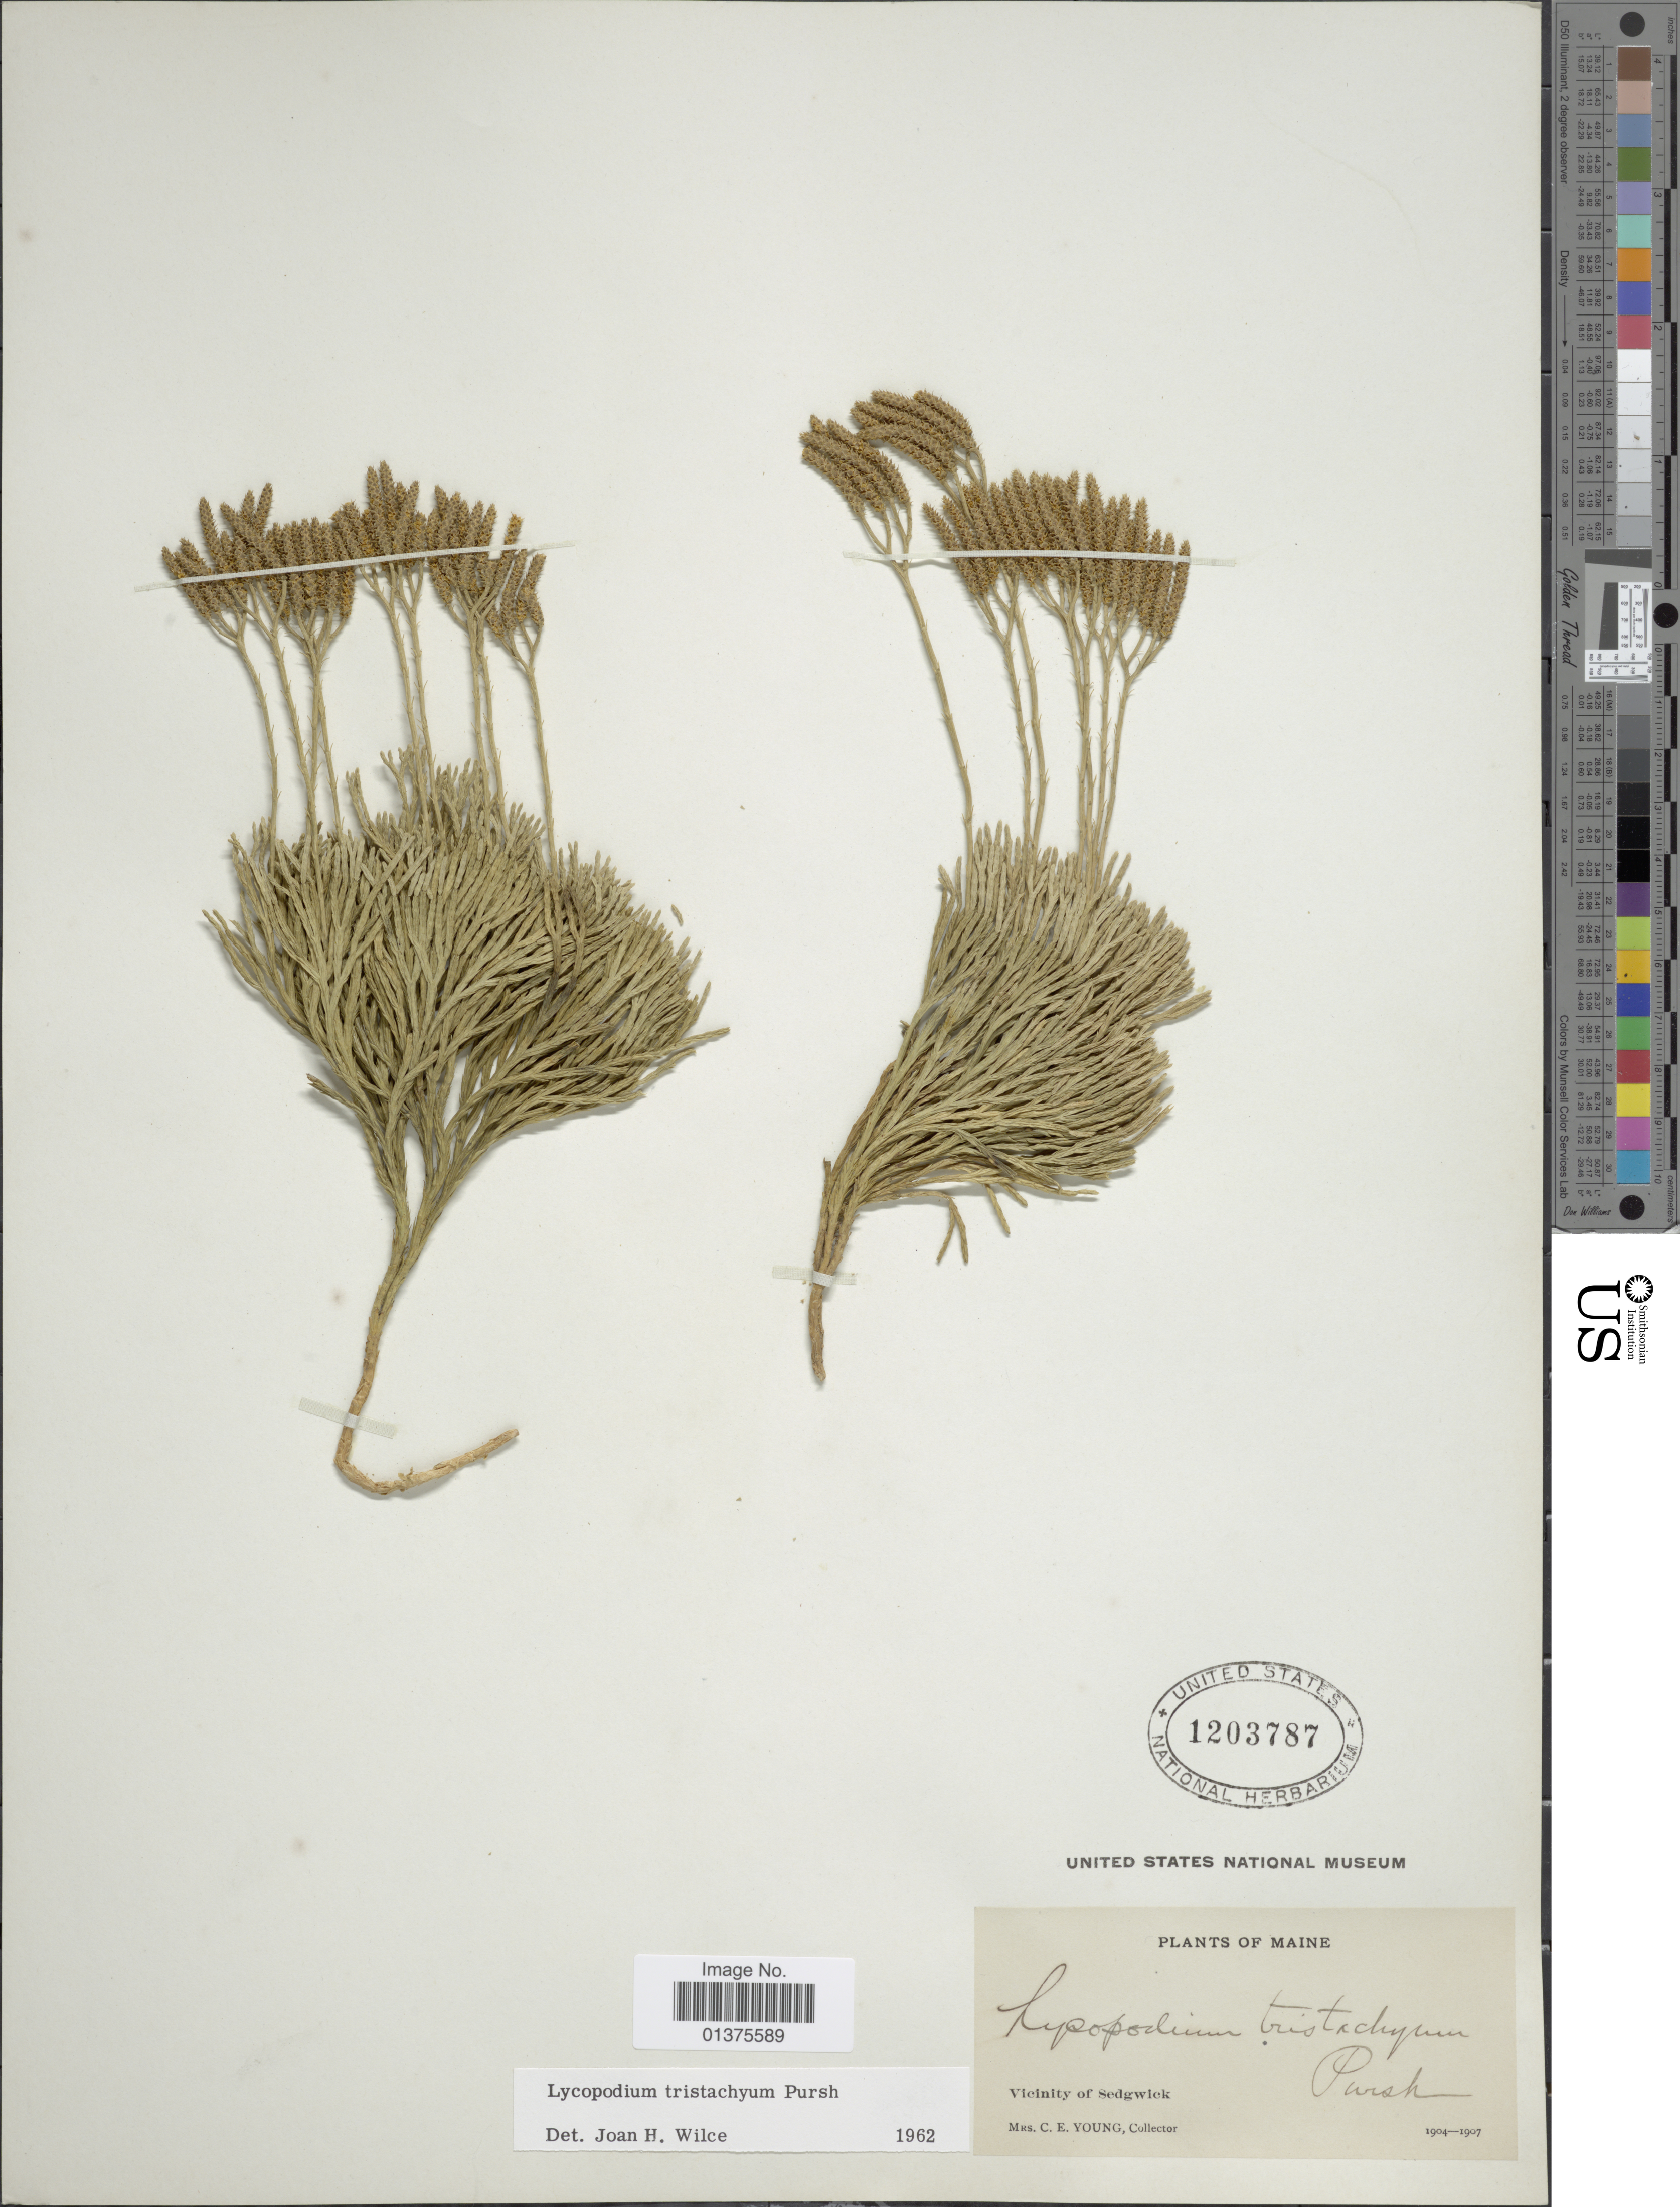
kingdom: Plantae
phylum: Tracheophyta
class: Lycopodiopsida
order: Lycopodiales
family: Lycopodiaceae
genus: Diphasiastrum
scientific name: Diphasiastrum tristachyum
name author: (Pursh) Holub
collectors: C. Young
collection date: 1904/1907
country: United States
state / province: Maine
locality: Vicinity of Sedgwick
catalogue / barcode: US 1203787